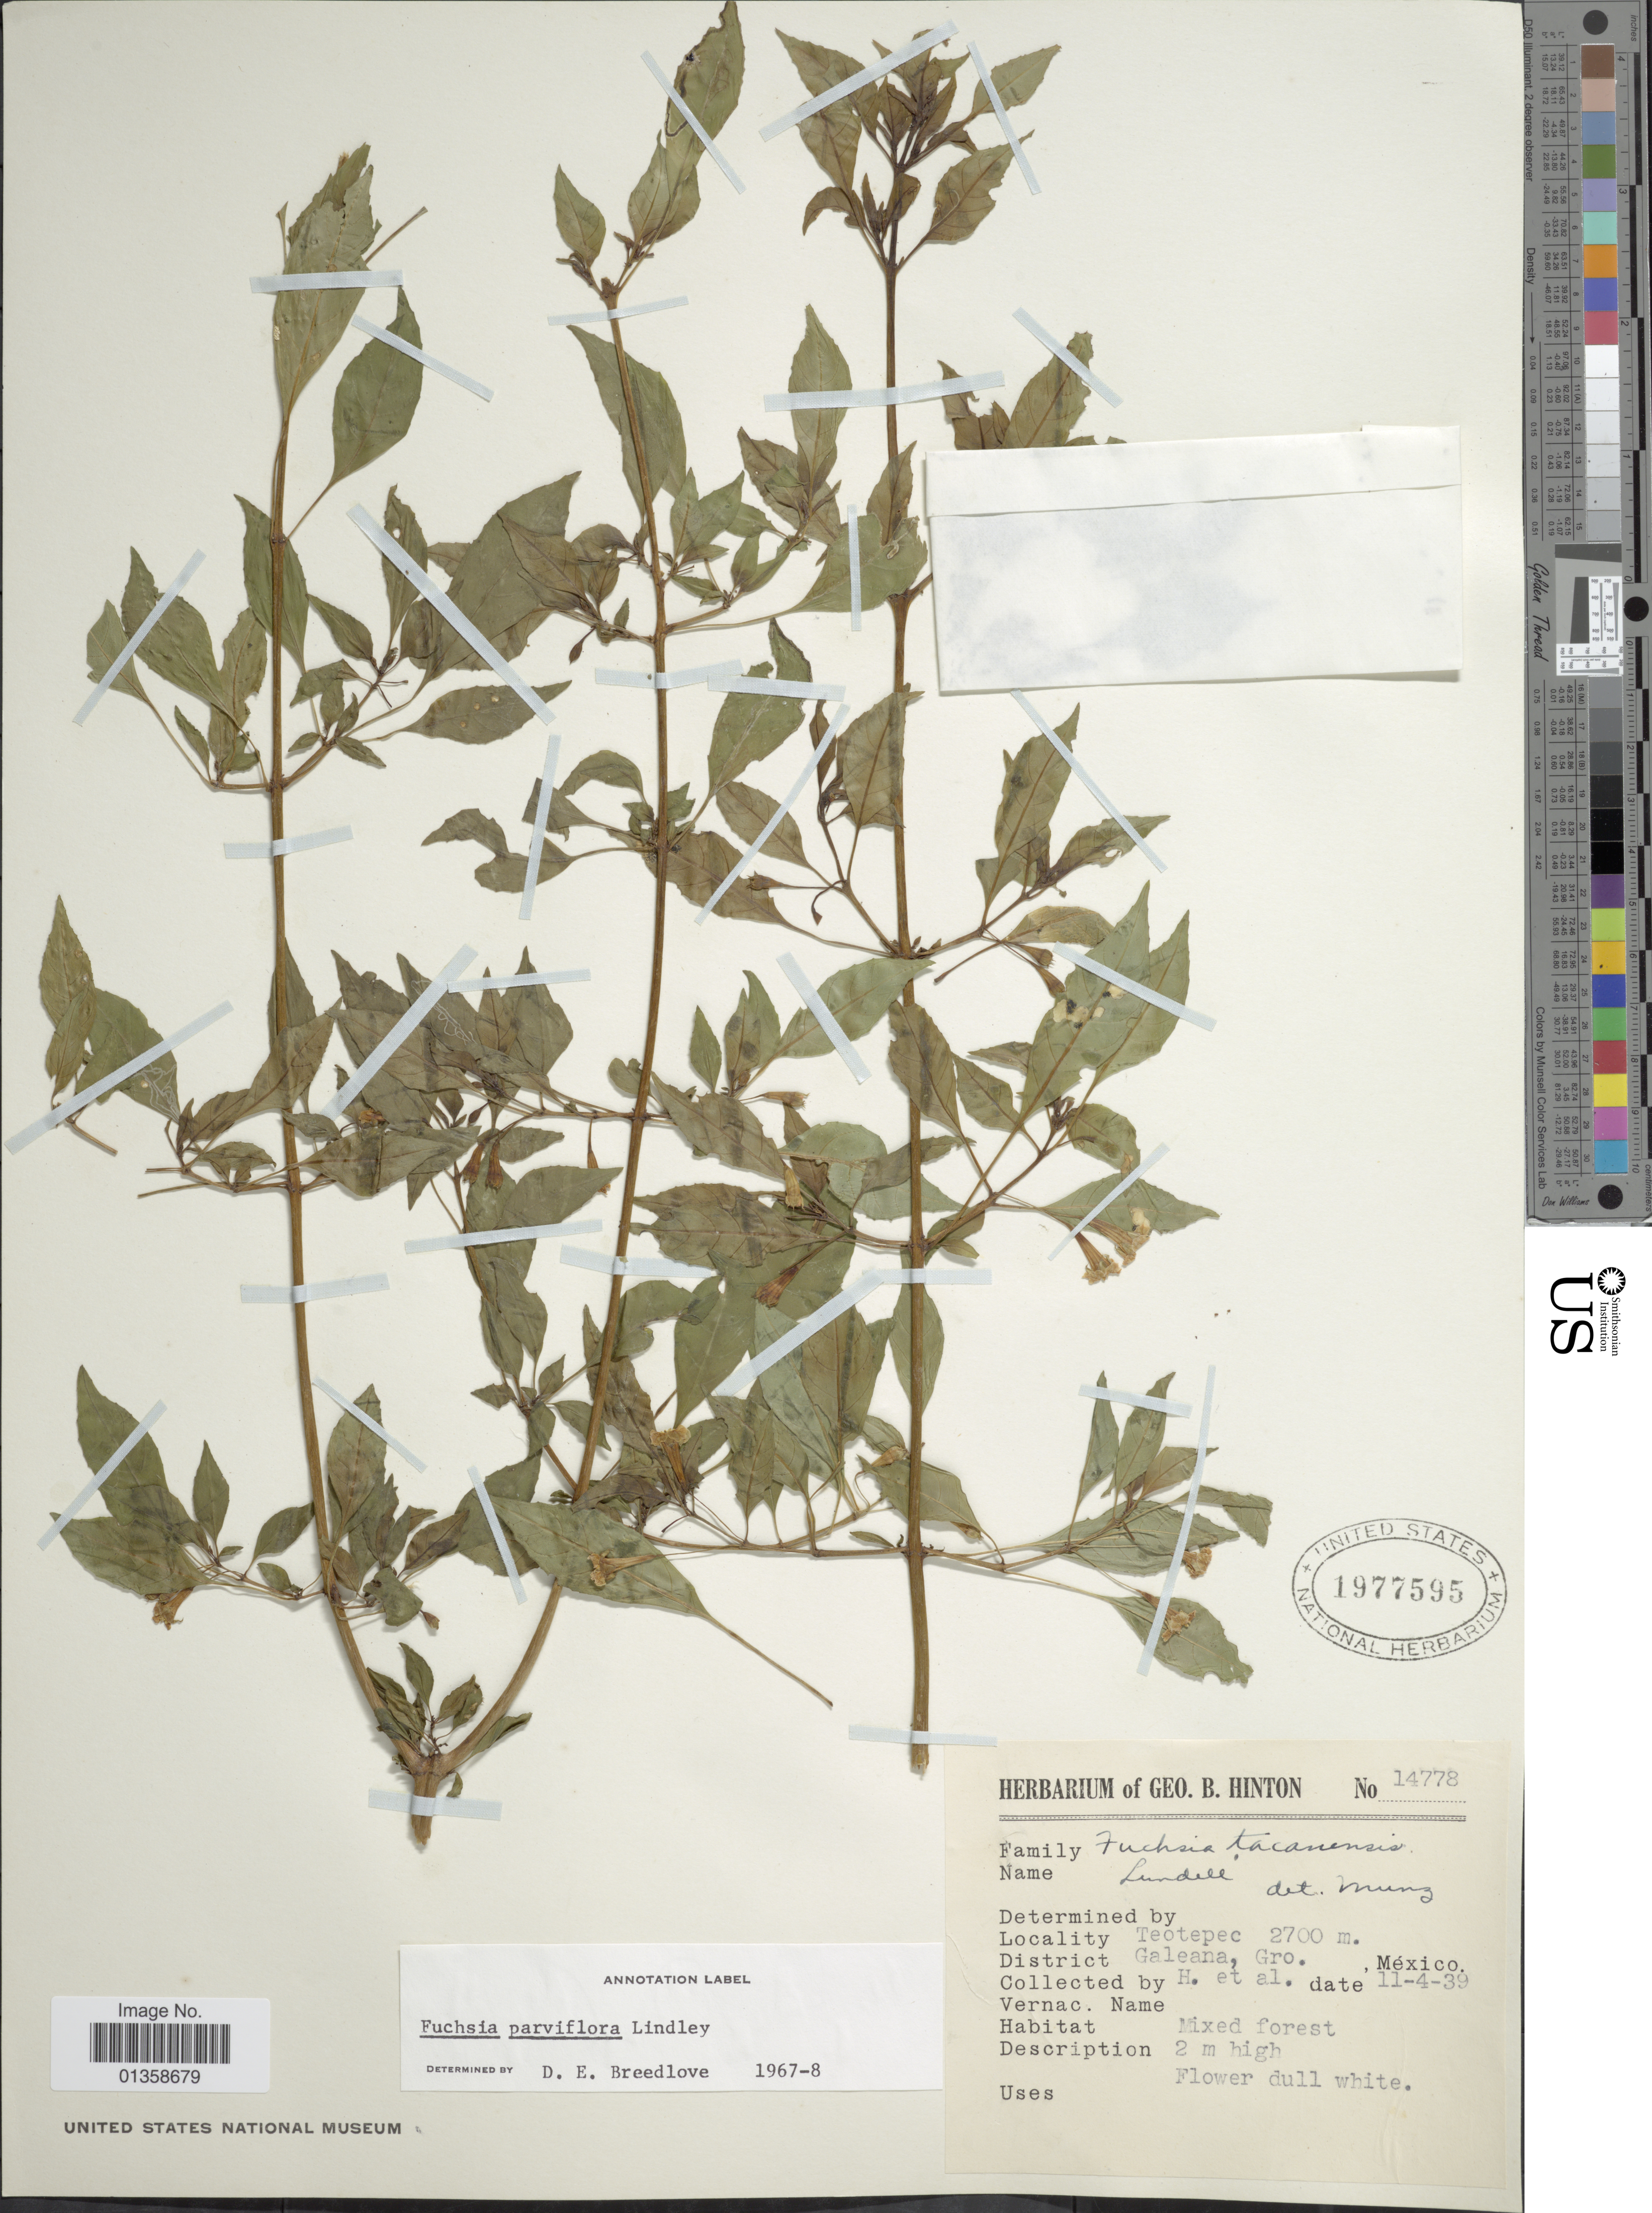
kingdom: Plantae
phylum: Tracheophyta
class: Magnoliopsida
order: Myrtales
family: Onagraceae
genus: Fuchsia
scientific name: Fuchsia cylindracea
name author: Lindl.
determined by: Wagner, W. L., (BOT), Smithsonian Institution - National Museum of Natural History (UNITED STATES)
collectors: G. B. Hinton & et al.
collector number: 14778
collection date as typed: Transcribed d/m/y: 11/4/39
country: Mexico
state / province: Guerrero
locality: Teotepec, District Galeana, Gro.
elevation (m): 2700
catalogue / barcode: US 1977595